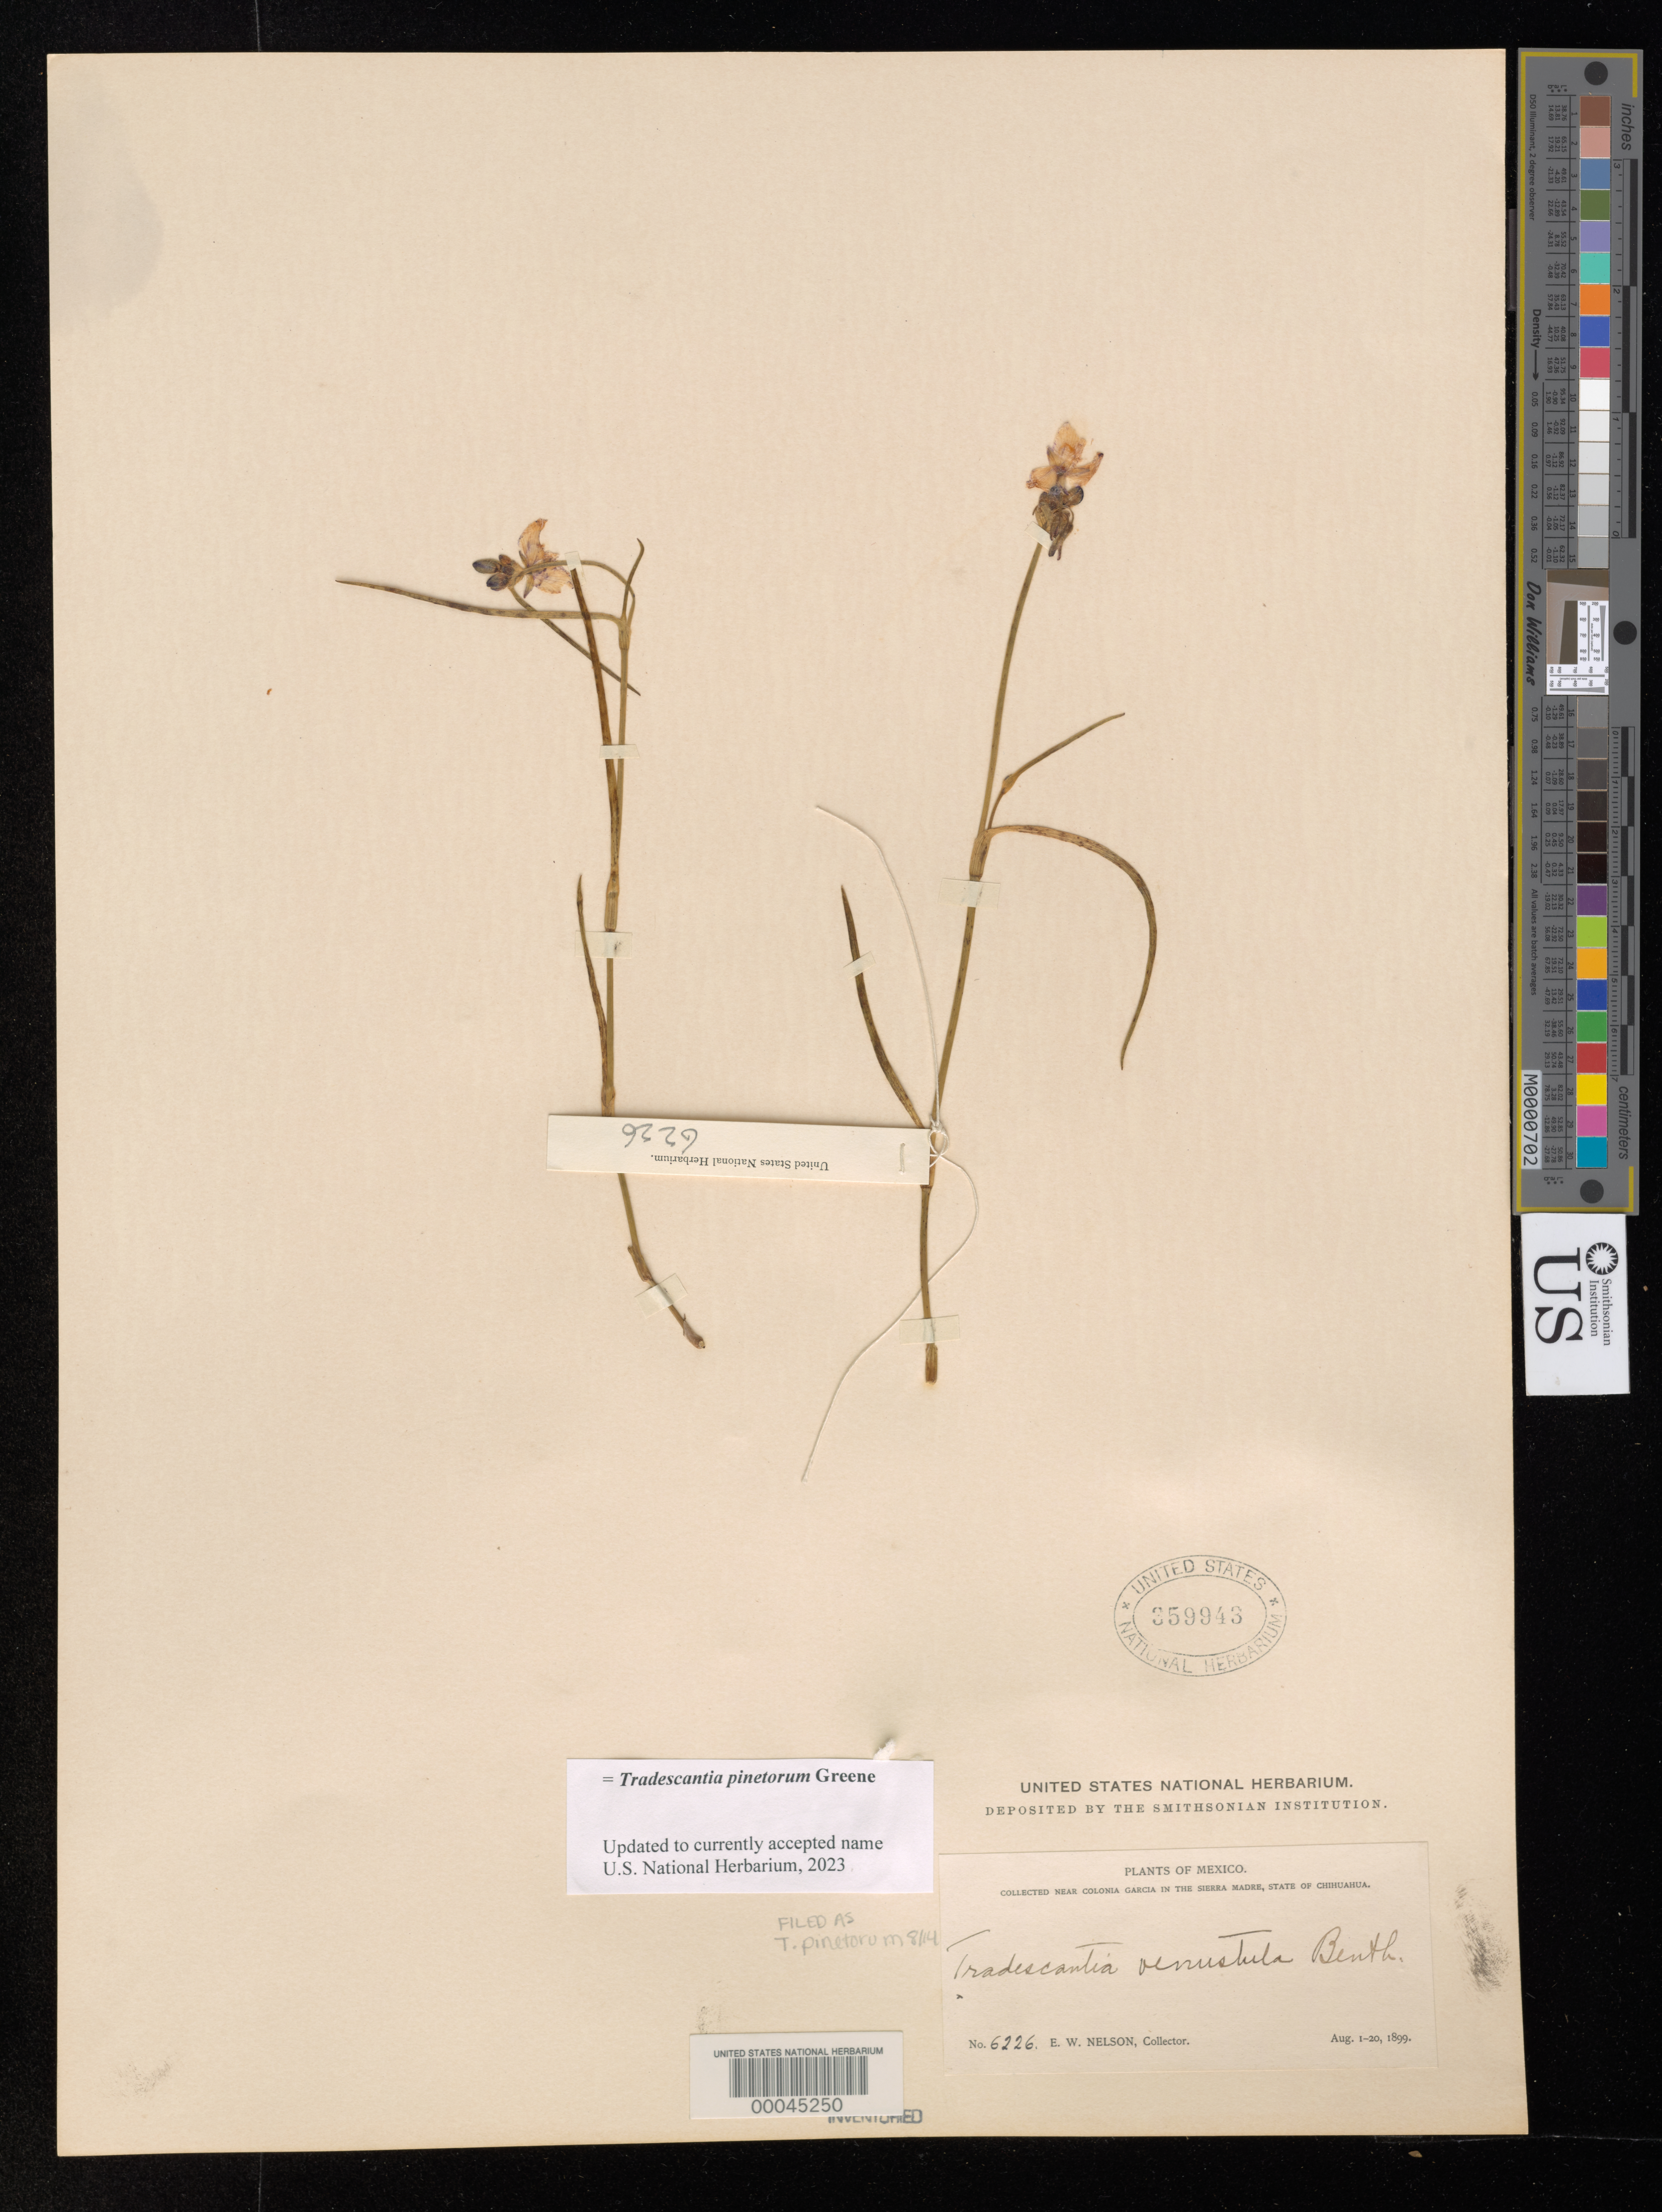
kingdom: Plantae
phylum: Tracheophyta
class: Liliopsida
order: Commelinales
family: Commelinaceae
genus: Tradescantia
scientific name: Tradescantia pinetorum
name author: Greene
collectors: E. W. Nelson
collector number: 6226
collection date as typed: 01 Aug 1899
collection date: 1899-08-01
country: Mexico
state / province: Chihuahua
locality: Sierra Madre, SE of Colonia Garcia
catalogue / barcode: US 359943